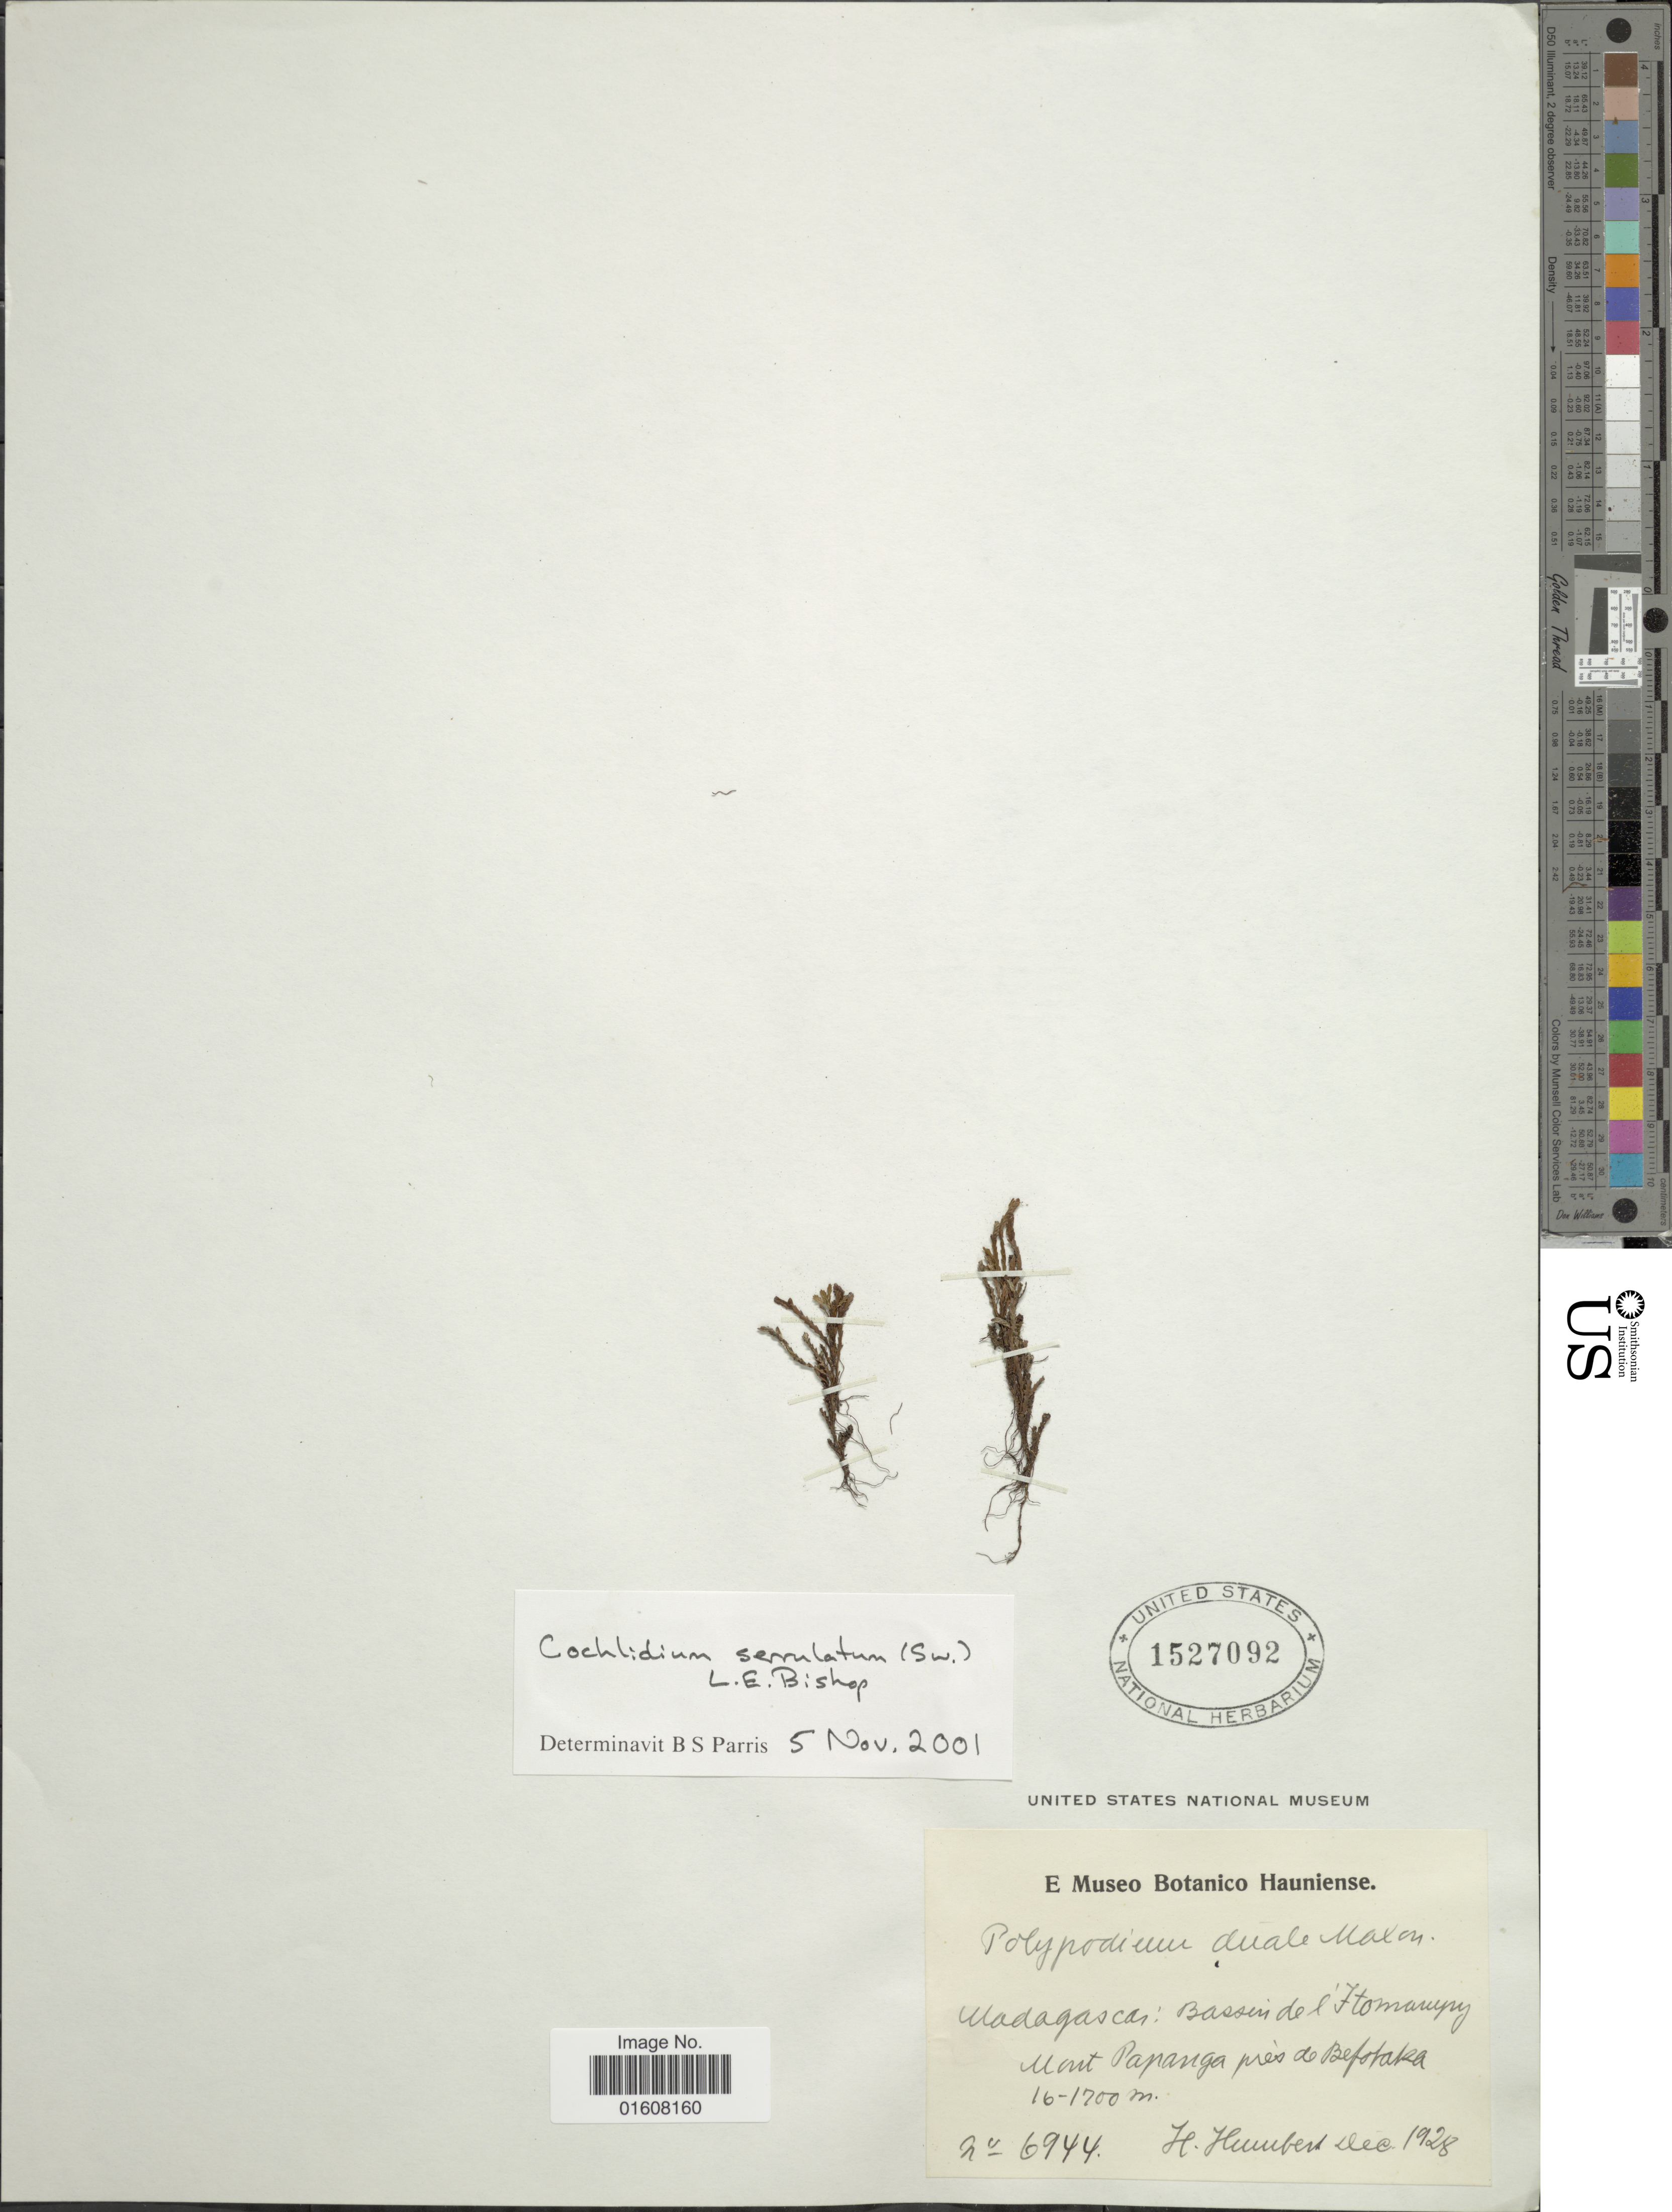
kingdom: Plantae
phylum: Tracheophyta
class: Polypodiopsida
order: Polypodiales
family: Polypodiaceae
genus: Cochlidium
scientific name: Cochlidium serrulatum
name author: (Sw.) L.E. Bishop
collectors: H. Humbert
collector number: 6944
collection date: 1928-12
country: Madagascar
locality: Bassin de l'Itomampy Mont Papanga pres de Befotaka.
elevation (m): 1600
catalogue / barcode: US 1527092